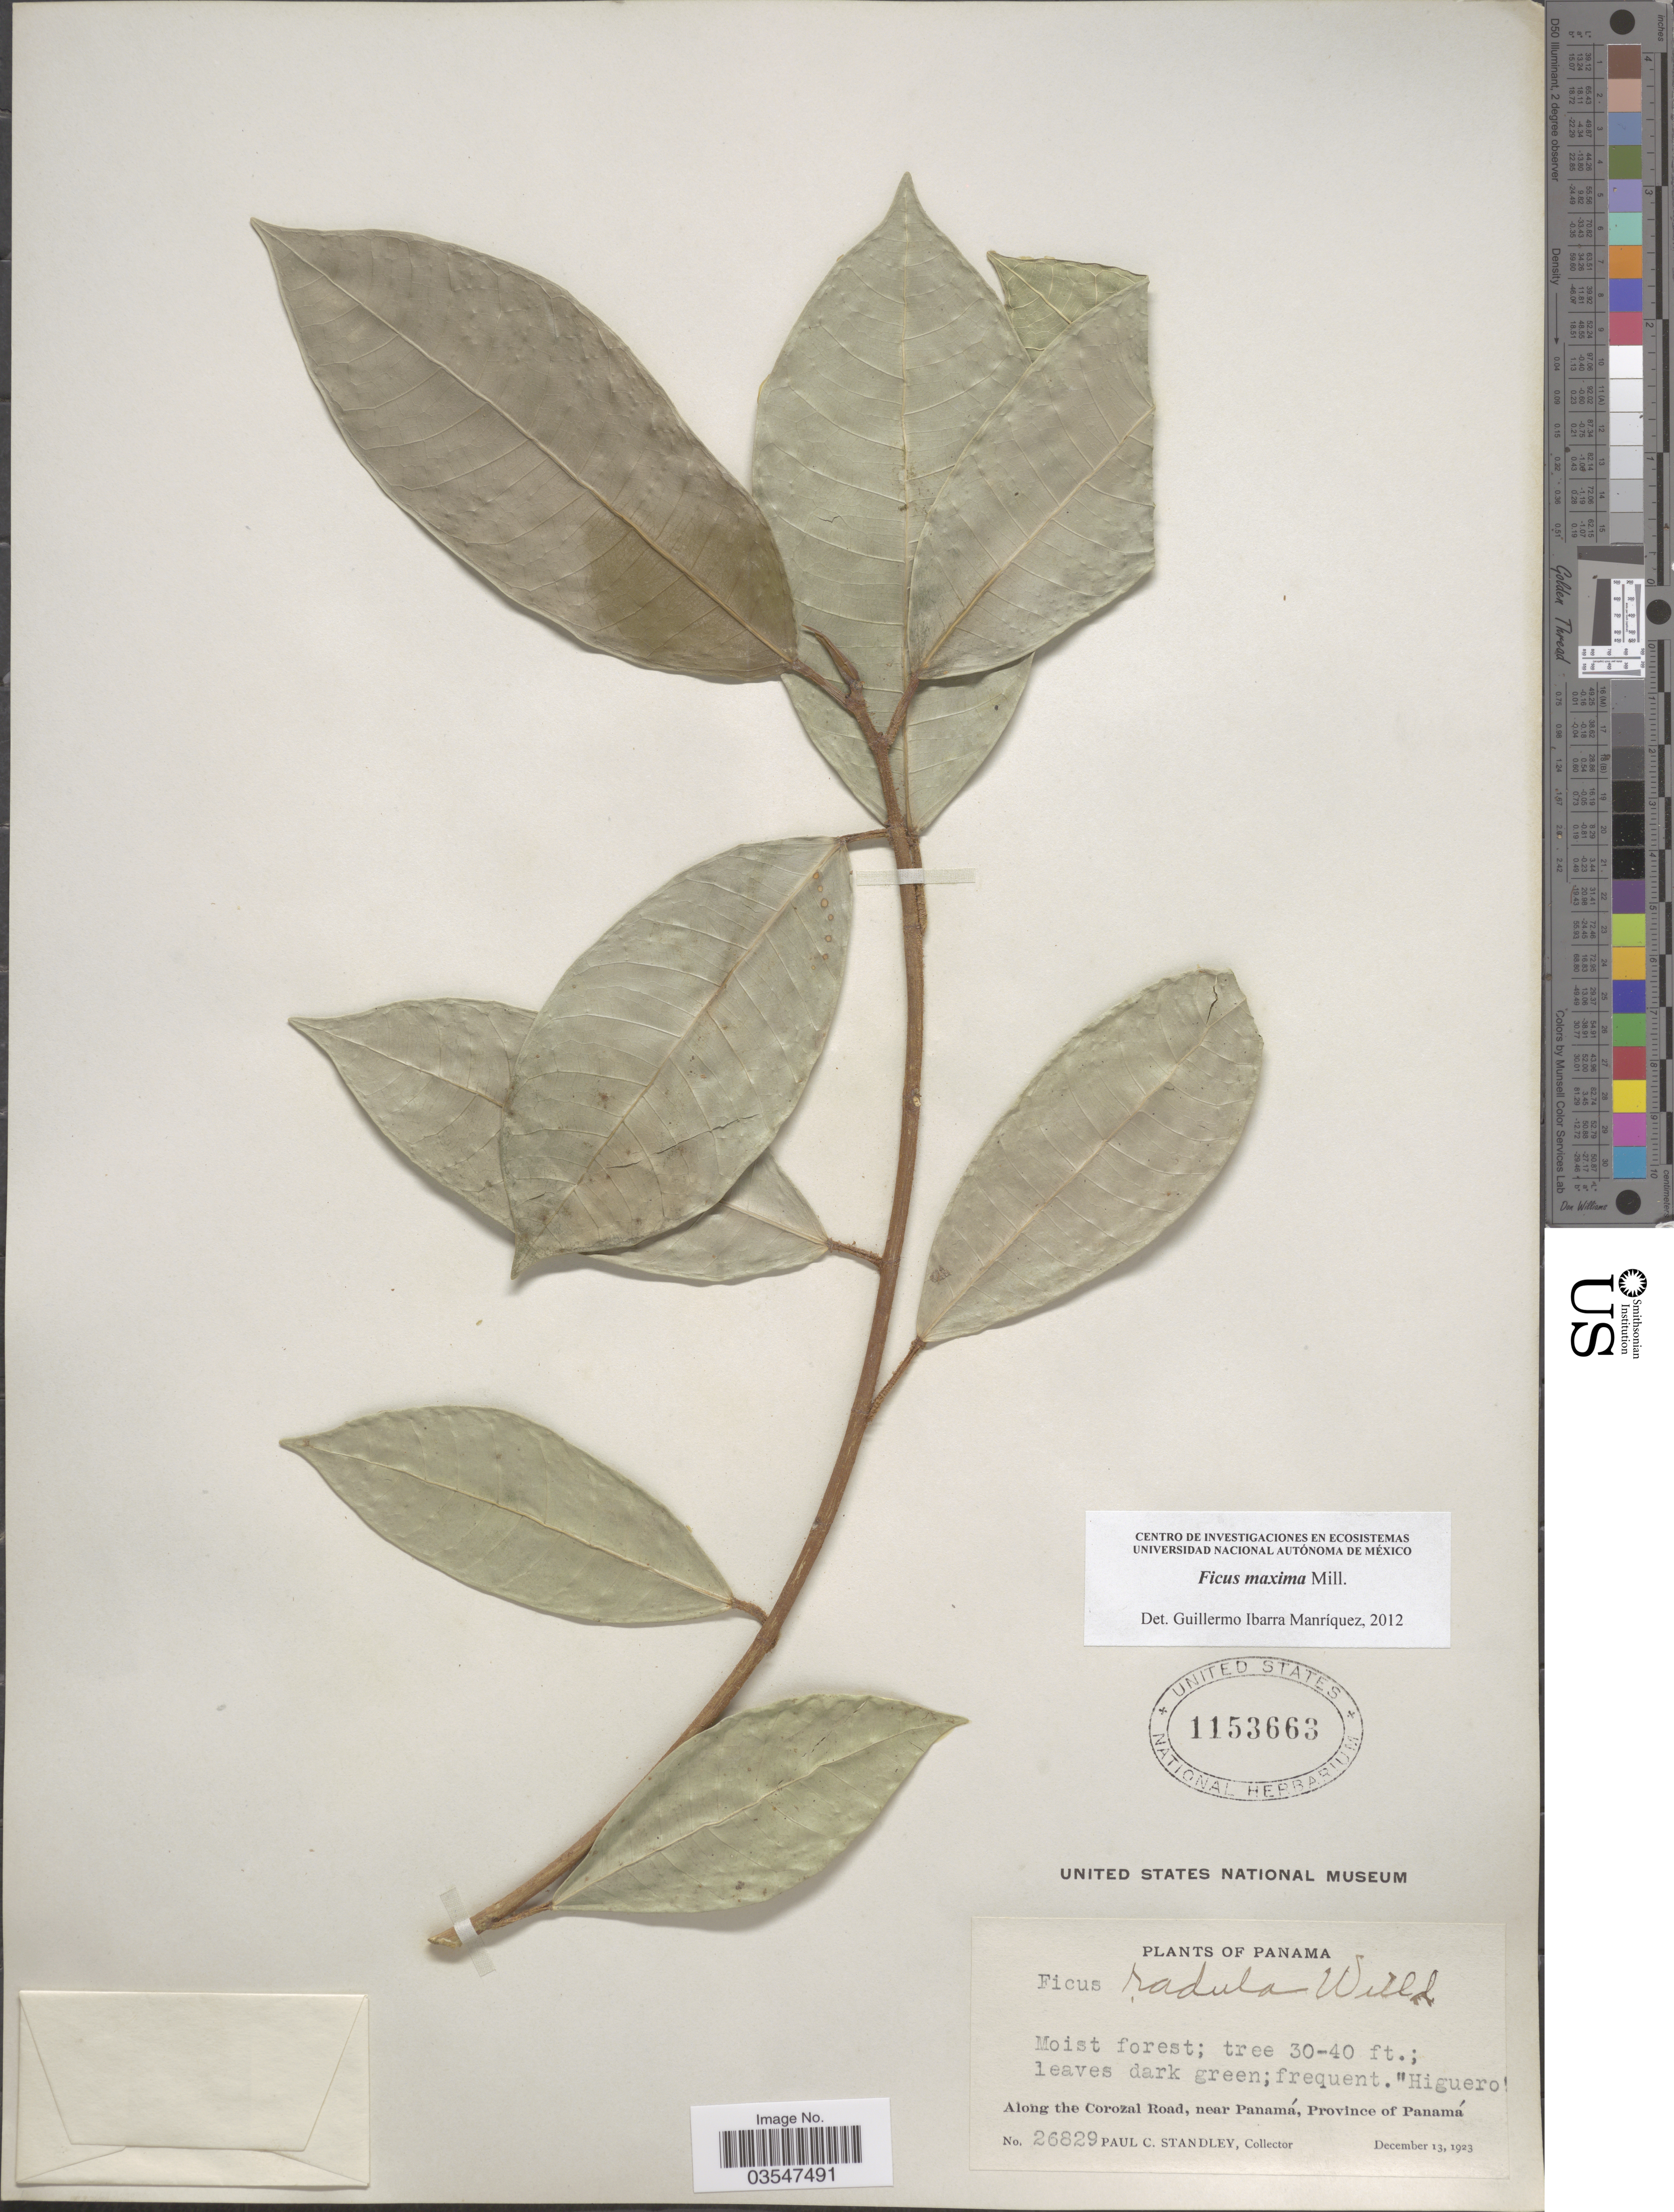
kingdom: Plantae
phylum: Tracheophyta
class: Magnoliopsida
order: Rosales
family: Moraceae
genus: Ficus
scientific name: Ficus maxima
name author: Mill.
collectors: P. C. Standley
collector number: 26829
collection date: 1923-12-13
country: Panama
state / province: Panamá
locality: Along the Corozal Road, near Panamá.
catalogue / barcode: US 1153663